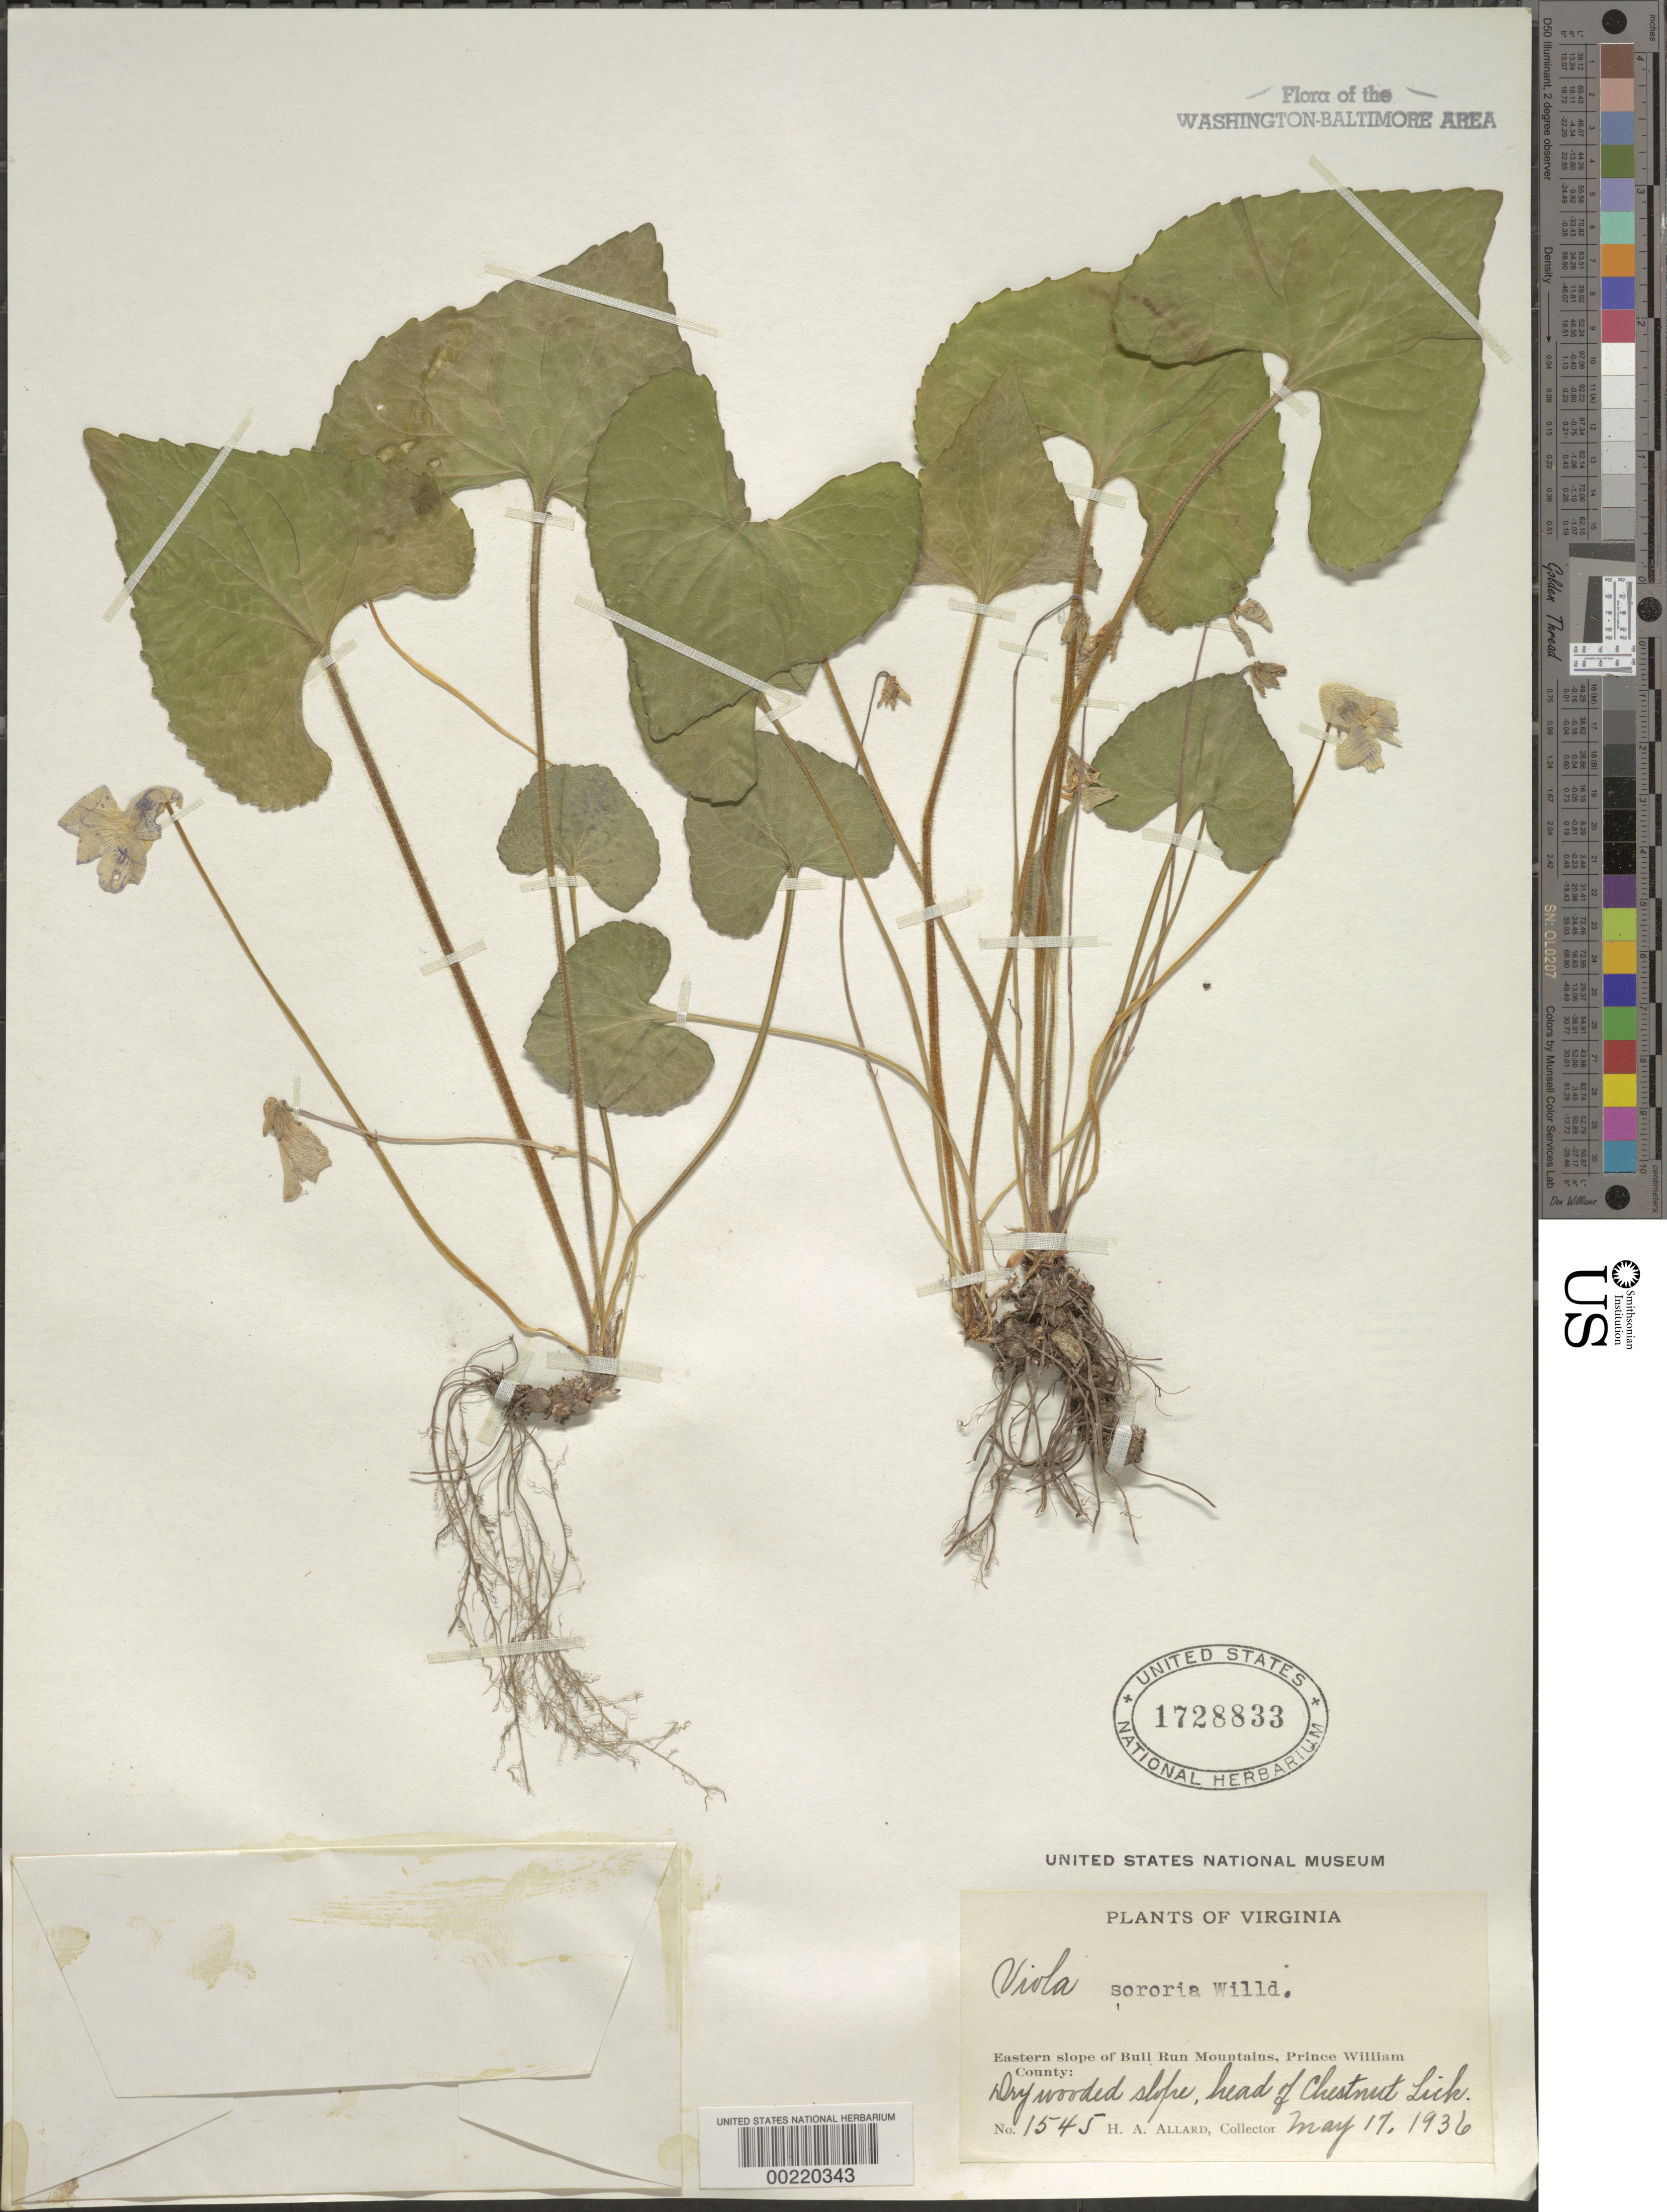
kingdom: Plantae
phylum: Tracheophyta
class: Magnoliopsida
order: Malpighiales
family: Violaceae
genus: Viola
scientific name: Viola sororia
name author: Willd.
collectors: H. A. Allard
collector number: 1545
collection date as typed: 17 May 1936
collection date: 1936-05-17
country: United States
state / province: Virginia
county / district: Prince William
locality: Chestnut Lick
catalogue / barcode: US 1728833